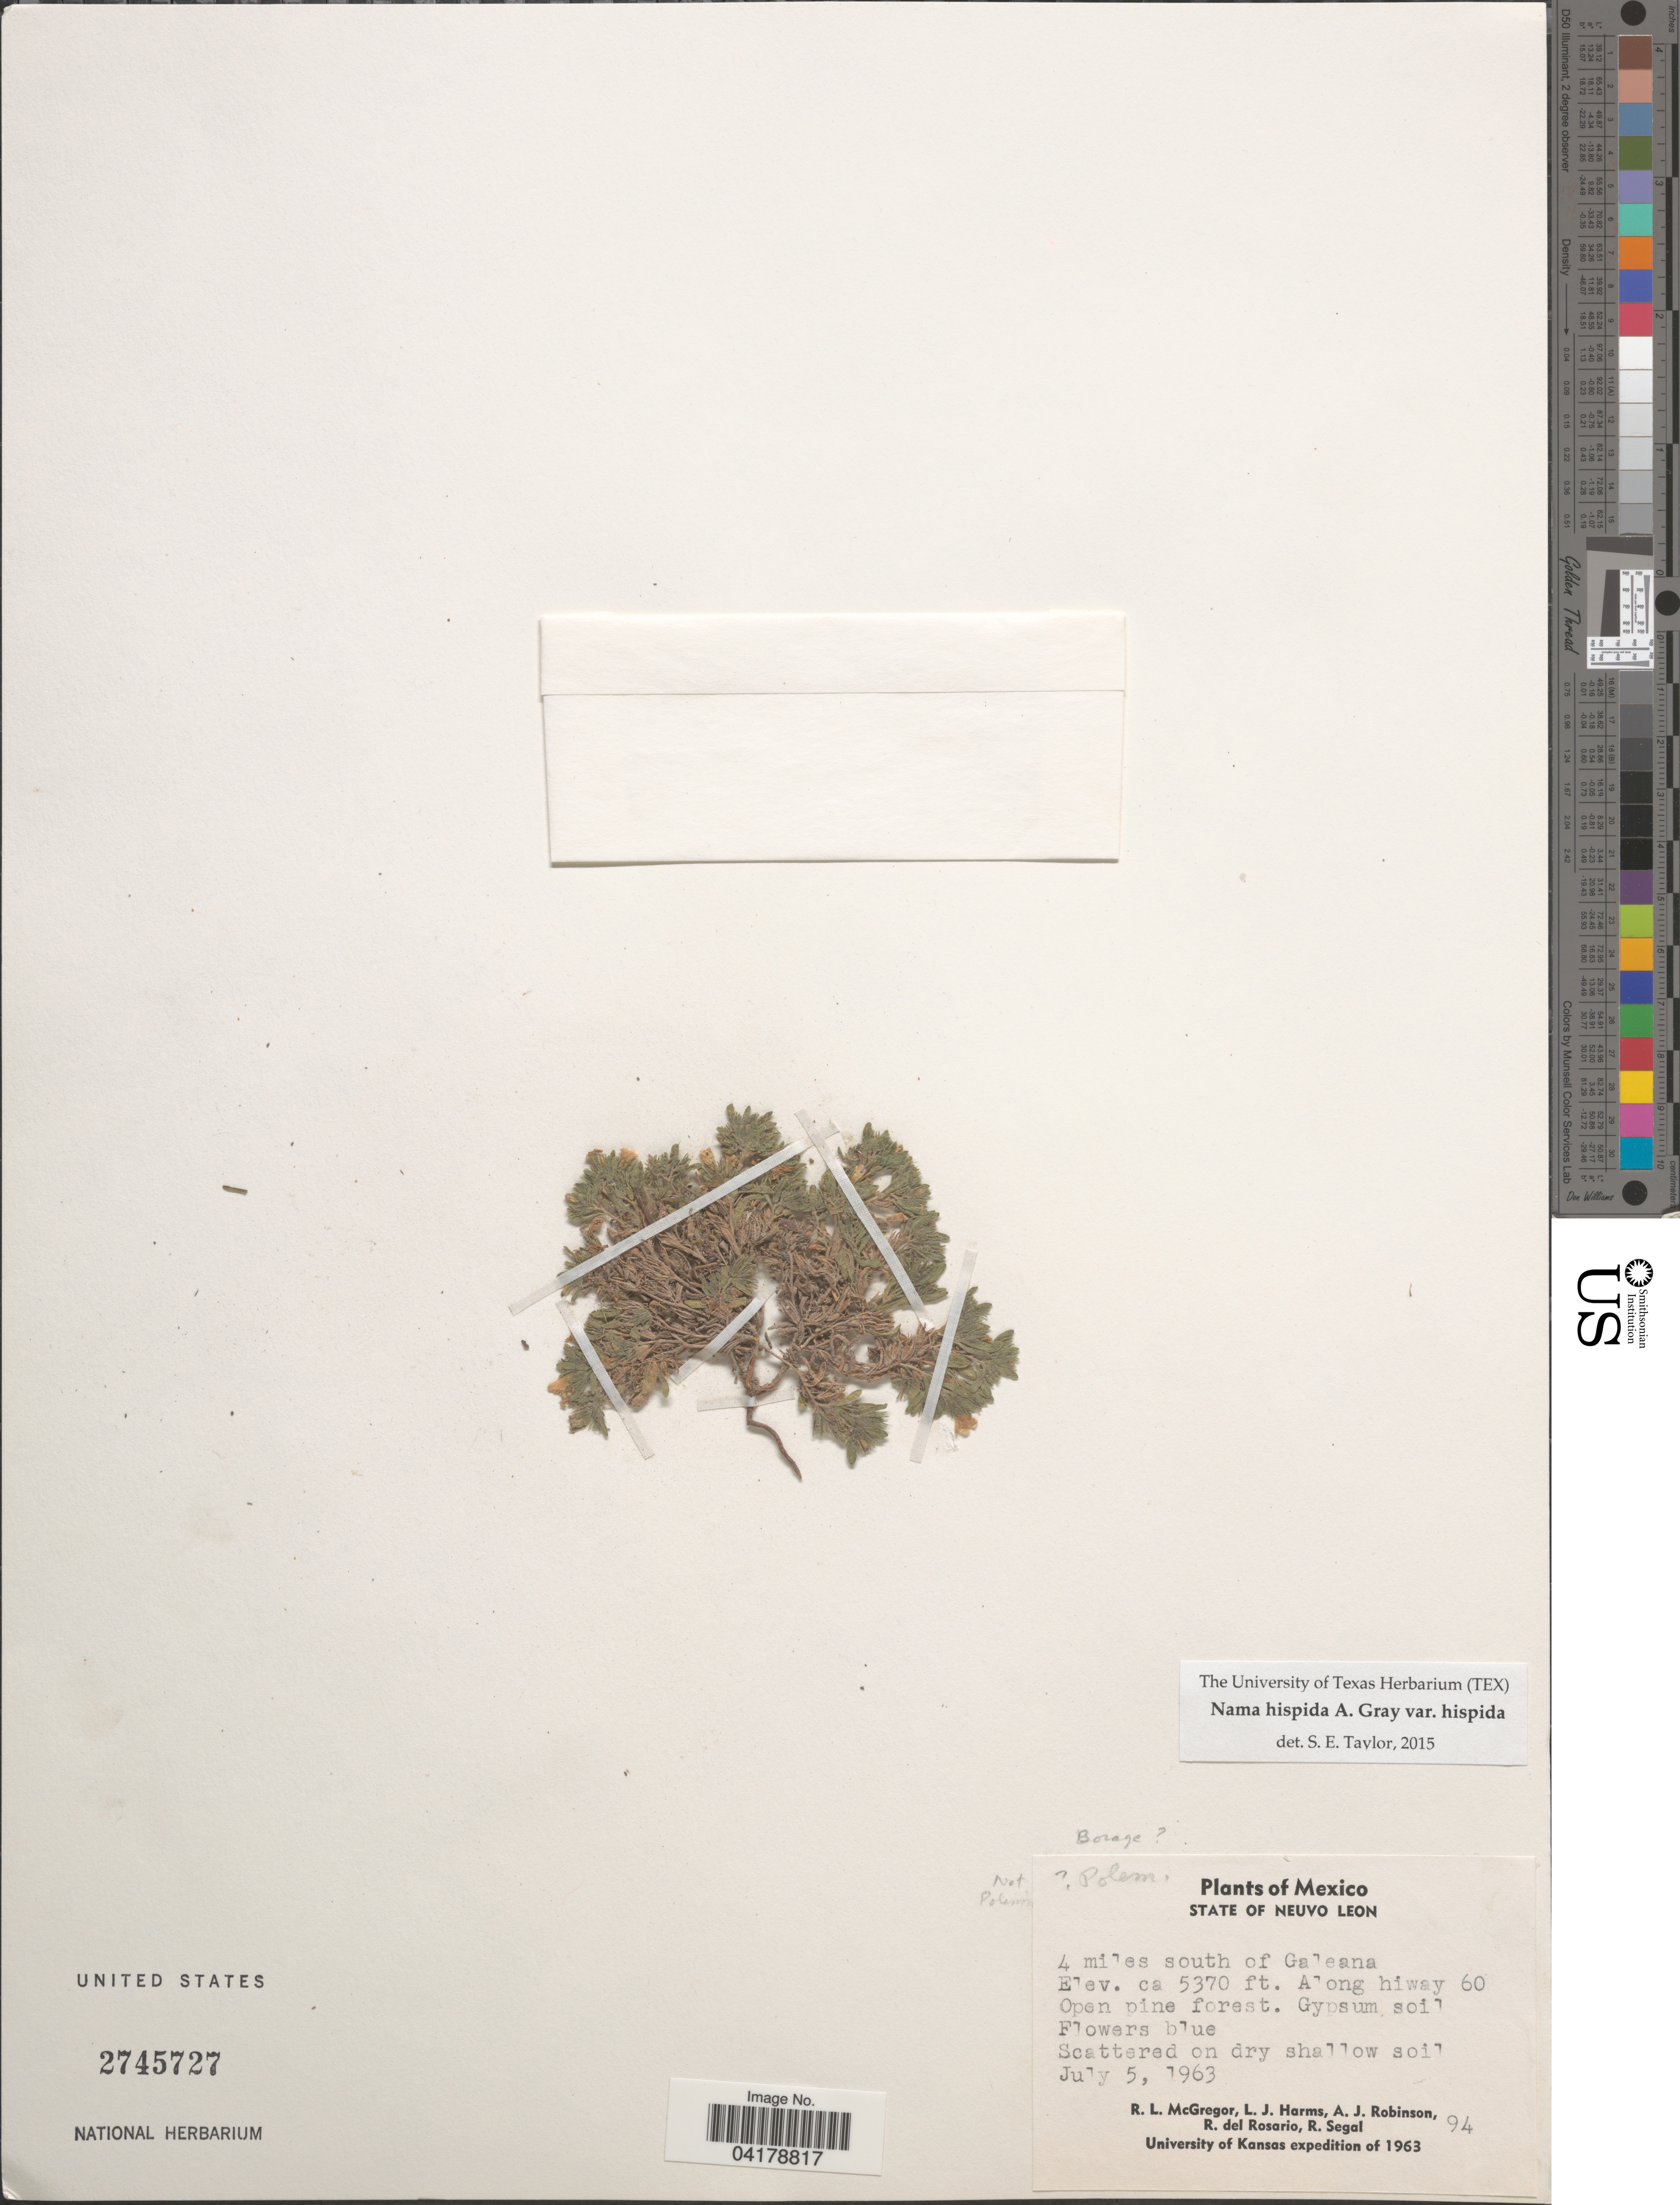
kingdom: Plantae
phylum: Tracheophyta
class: Magnoliopsida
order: Boraginales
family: Namaceae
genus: Nama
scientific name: Nama hispida var. hispida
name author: A. Gray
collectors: R. McGregor, L. Harms, A. J. Robinson, R. del Rosario & R. Segal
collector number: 94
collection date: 1963-07-05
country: Mexico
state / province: Nuevo León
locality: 4 miles south of Galeana. Along hiway 60. University of Kansas expedition of 1963.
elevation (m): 1637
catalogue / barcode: US 2745727